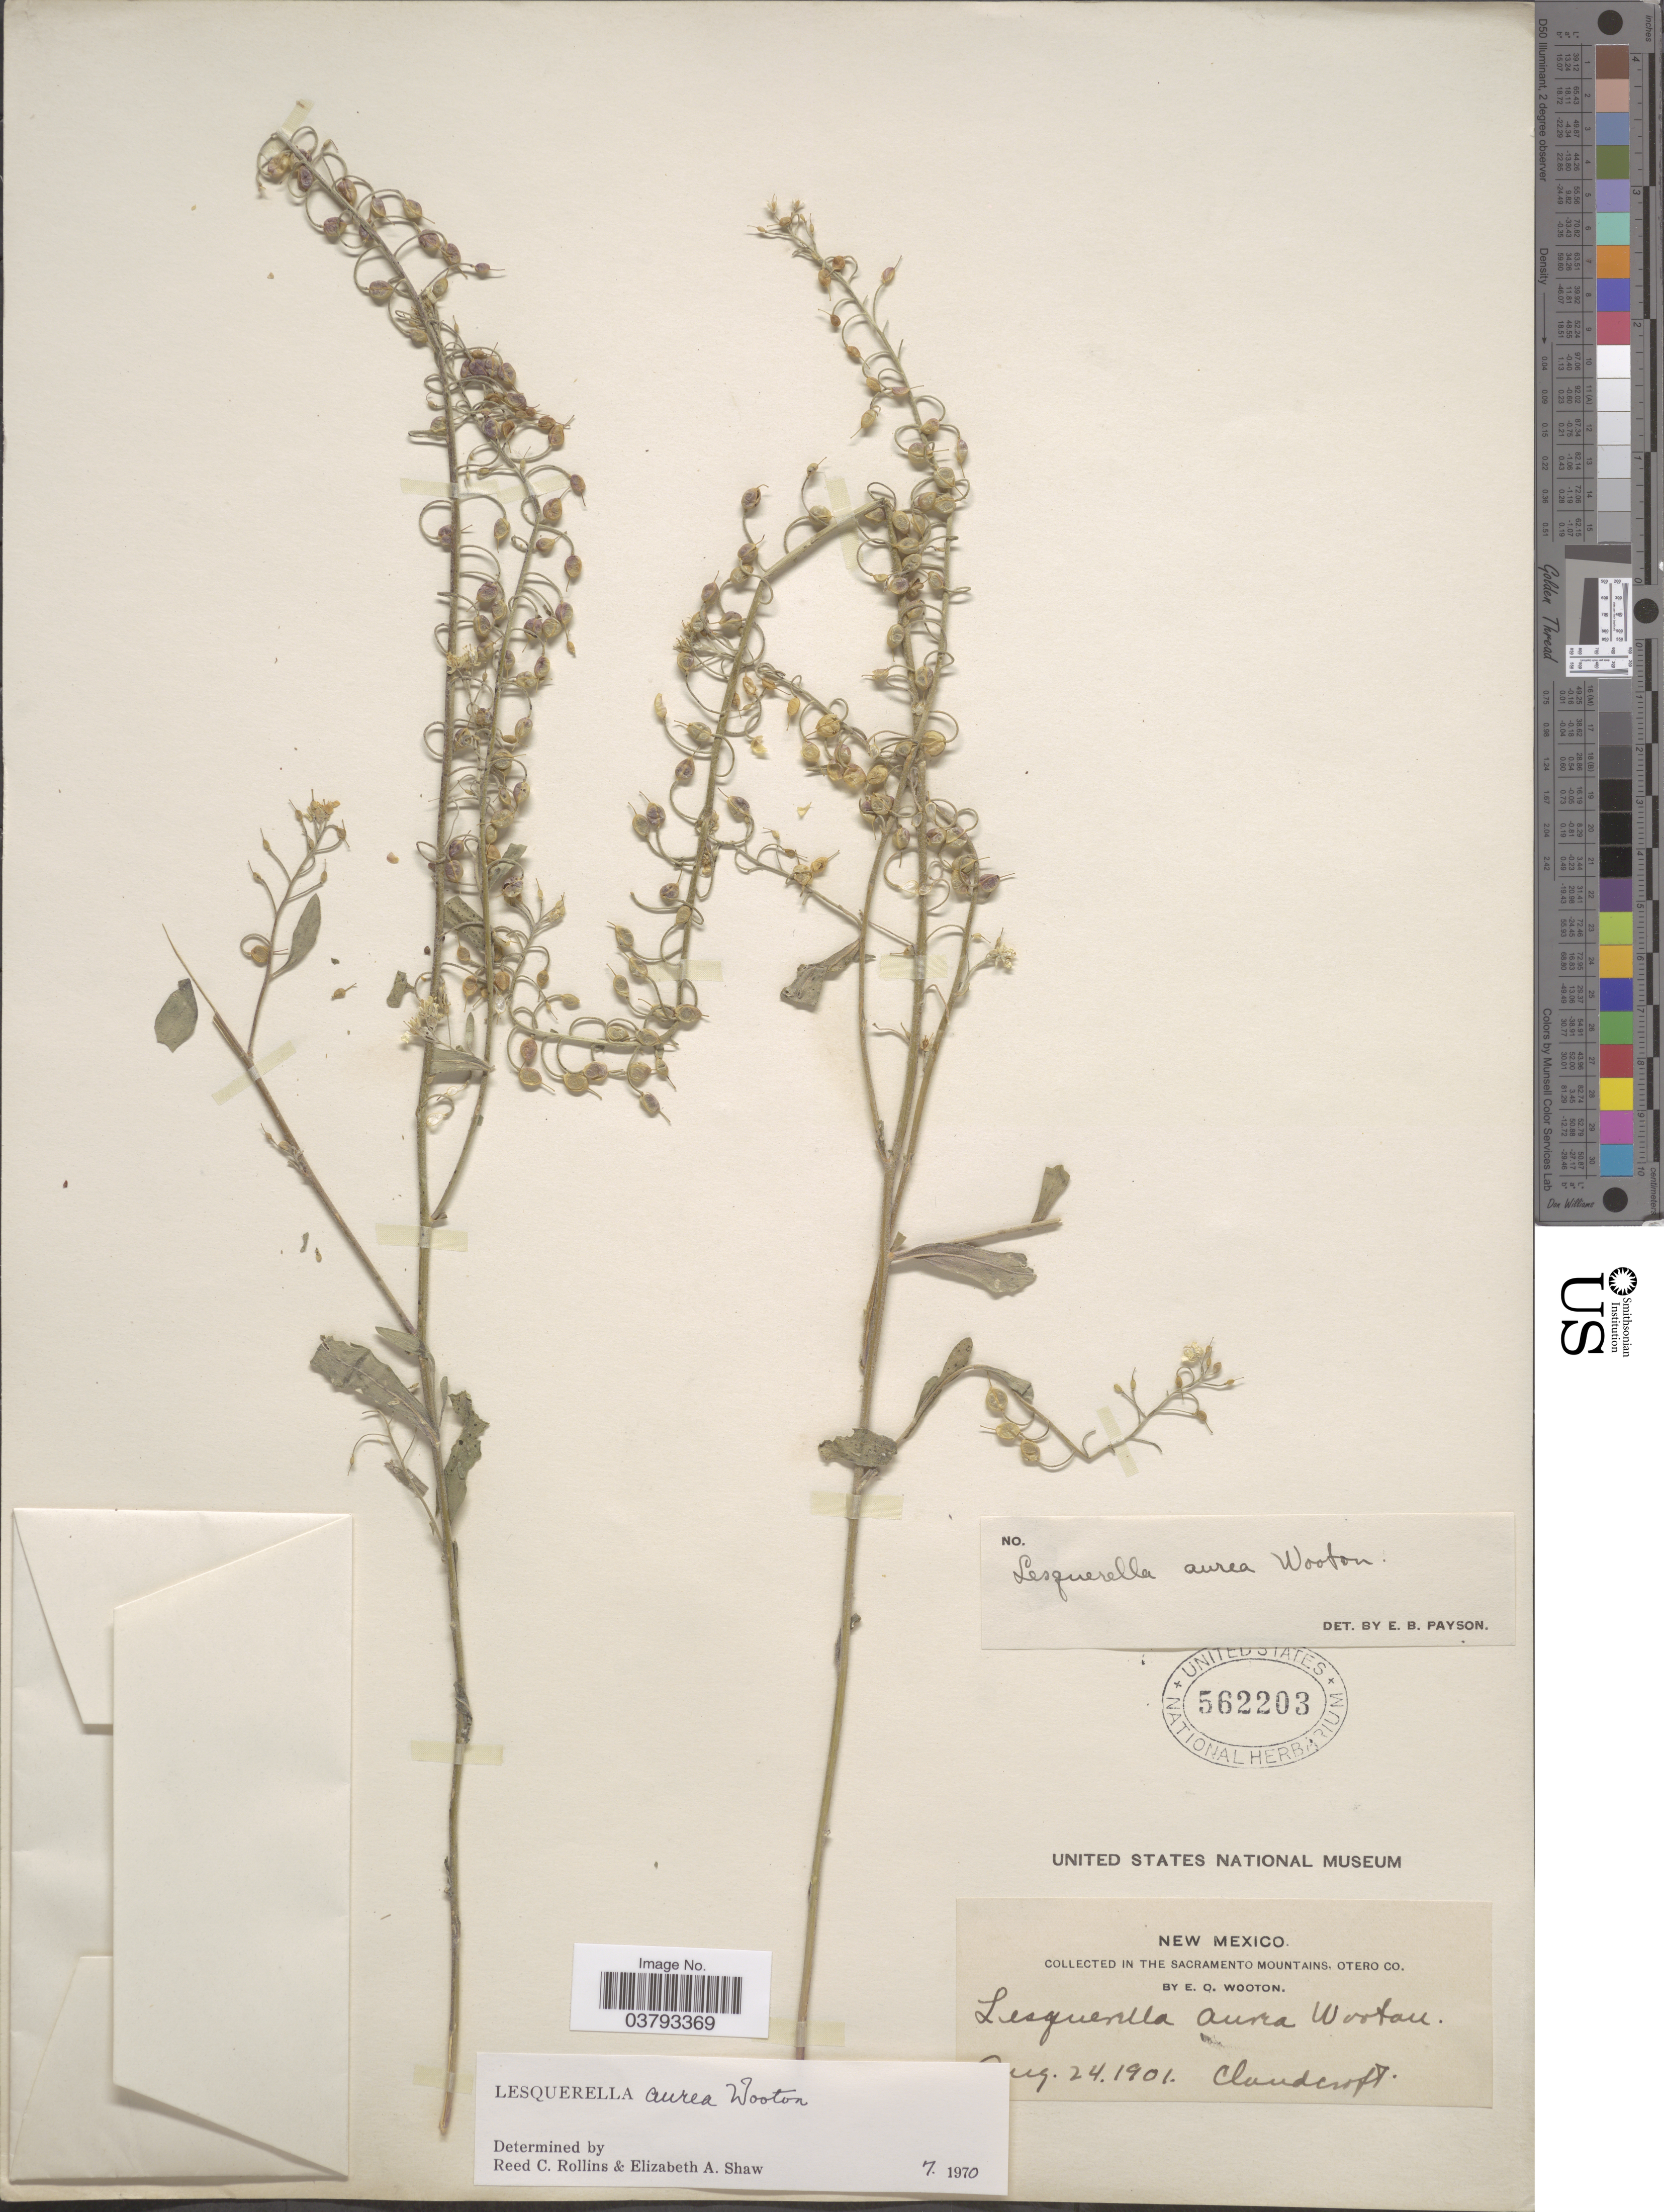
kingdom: Plantae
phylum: Tracheophyta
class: Magnoliopsida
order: Brassicales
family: Brassicaceae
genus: Lesquerella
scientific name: Lesquerella aurea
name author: Wooton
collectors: E. O. Wooton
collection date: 1901-08-24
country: United States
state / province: New Mexico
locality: The Secramento Mountains, Otero Co. Cloudcroft.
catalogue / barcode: US 562203